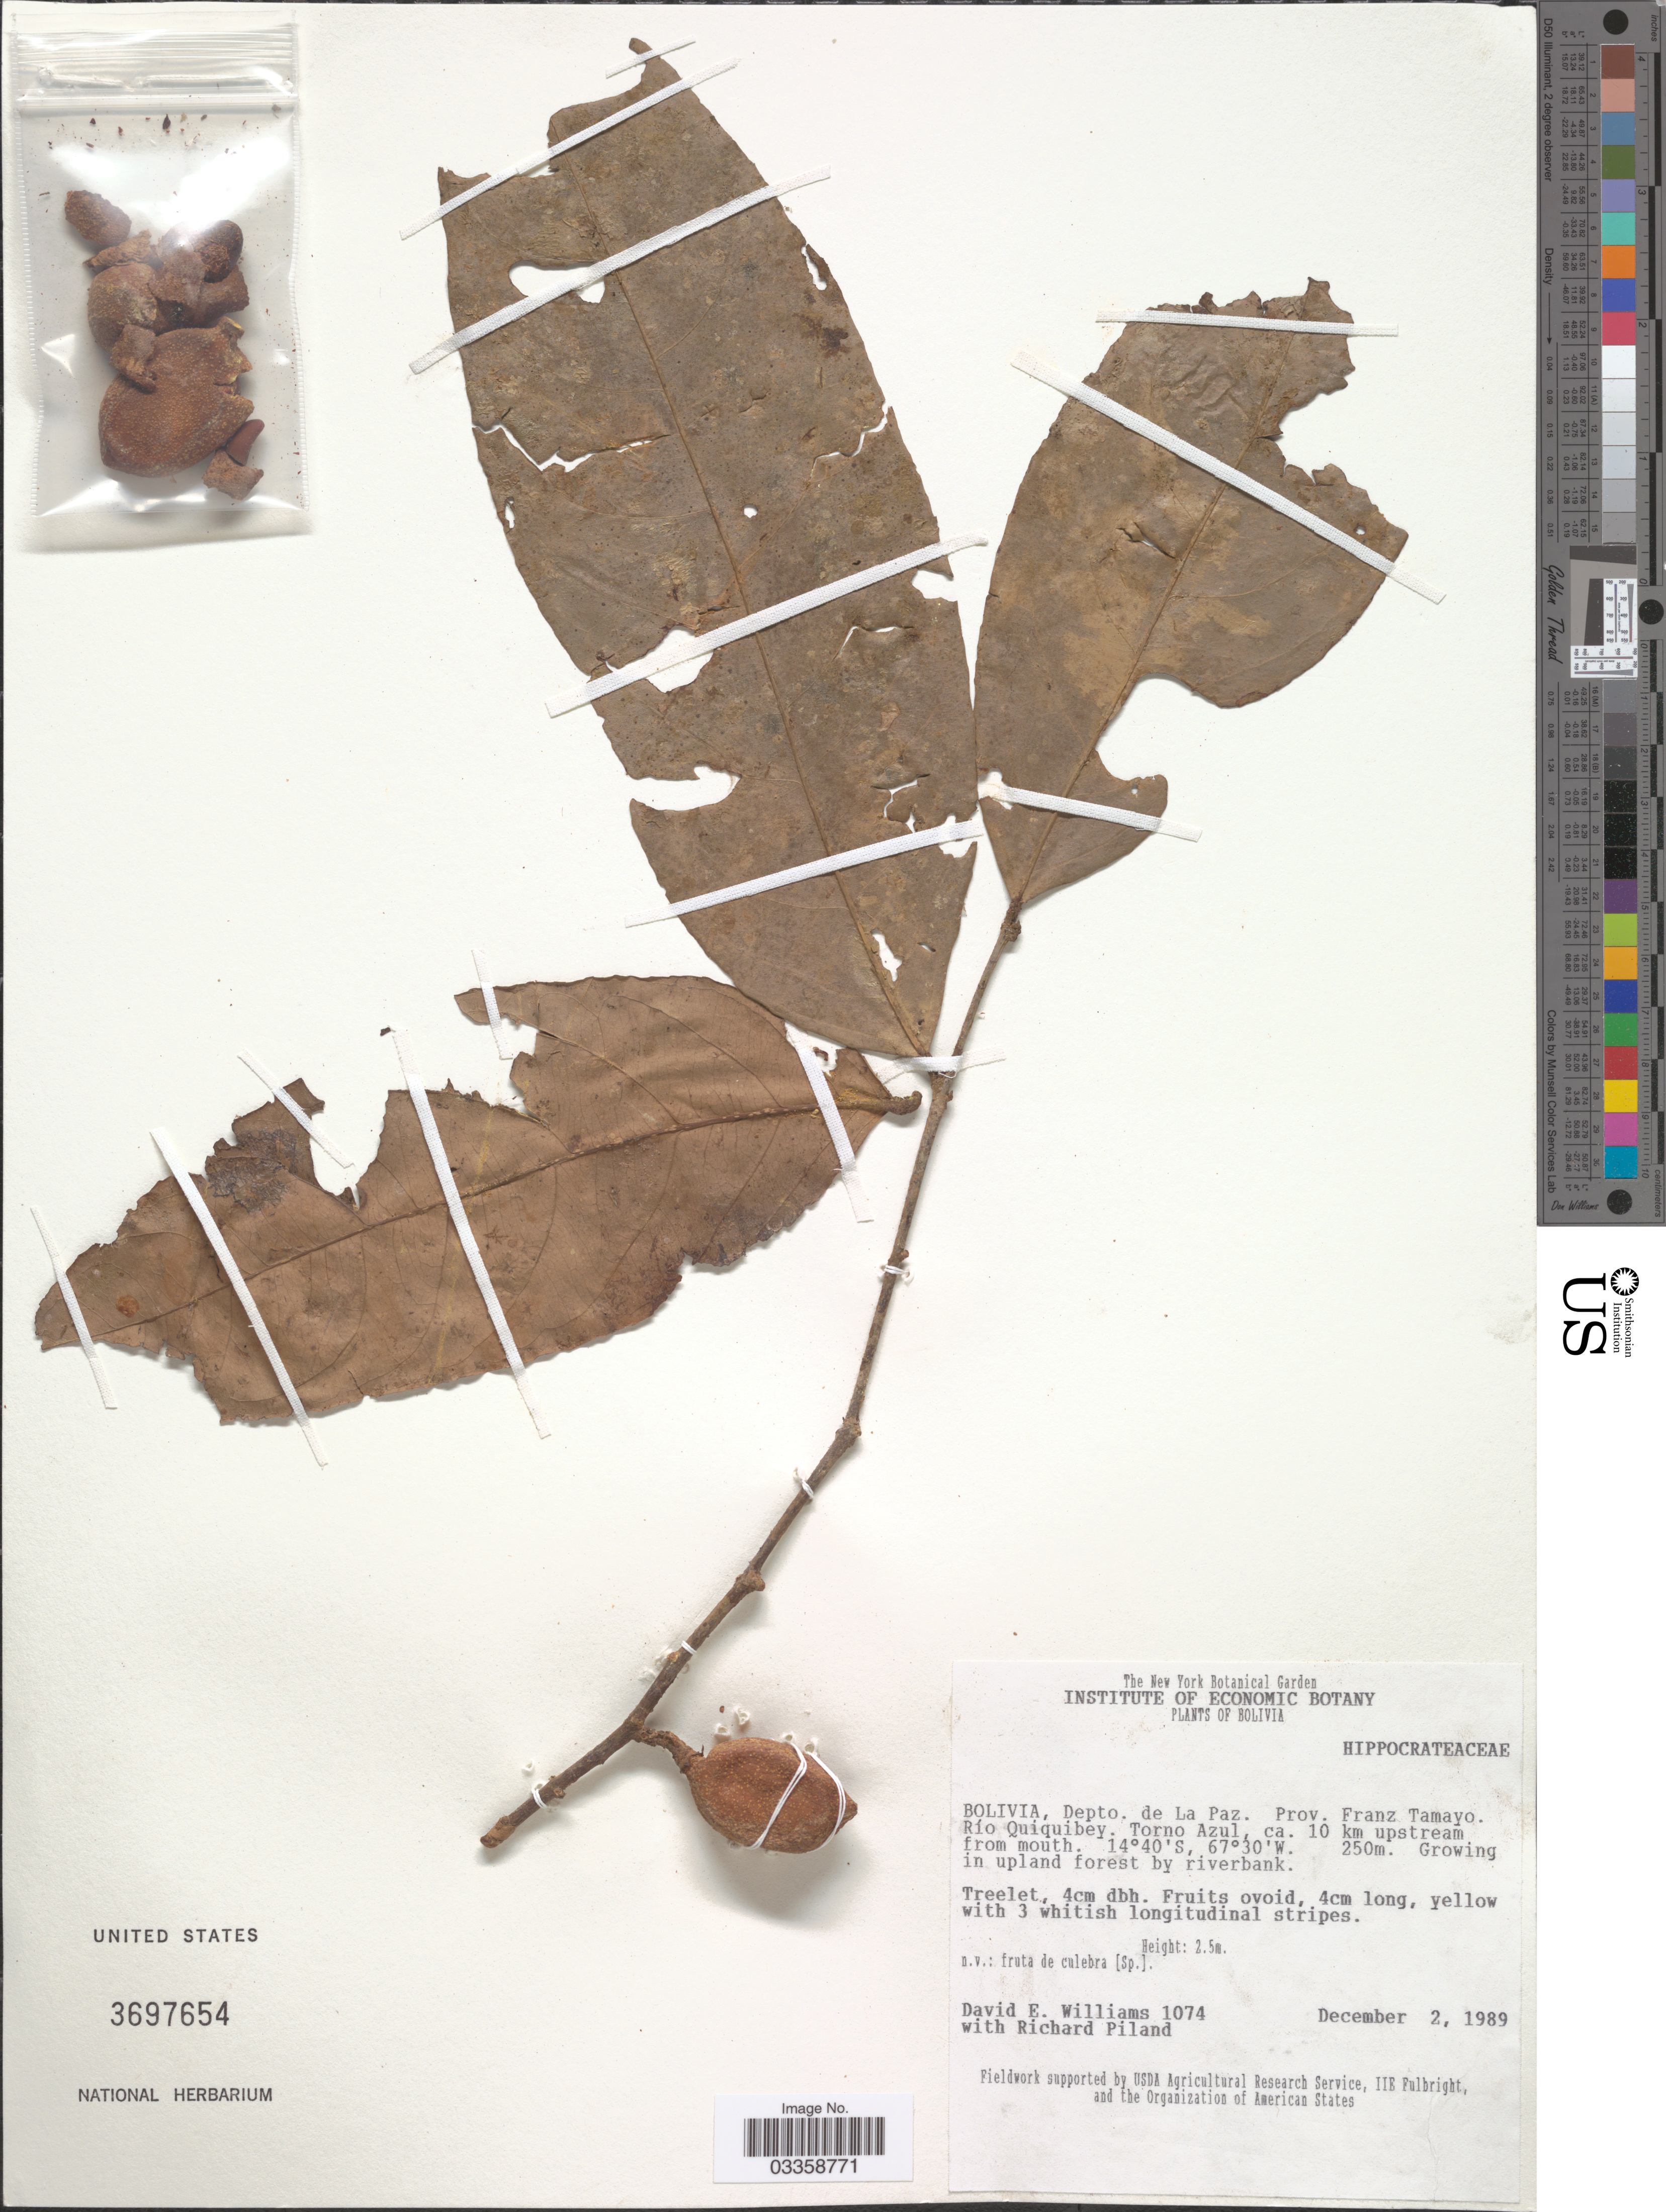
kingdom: Plantae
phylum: Tracheophyta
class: Magnoliopsida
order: Celastrales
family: Celastraceae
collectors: D. E. Williams & R. Piland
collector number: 1074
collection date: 1989-12-02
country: Bolivia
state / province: La Paz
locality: Depto. de La Paz. Prov. Franz Tamayo. Río Quiquibey. Torno Azul, ca. 10 km upstream from mouth.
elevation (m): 250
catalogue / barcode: US 3697654